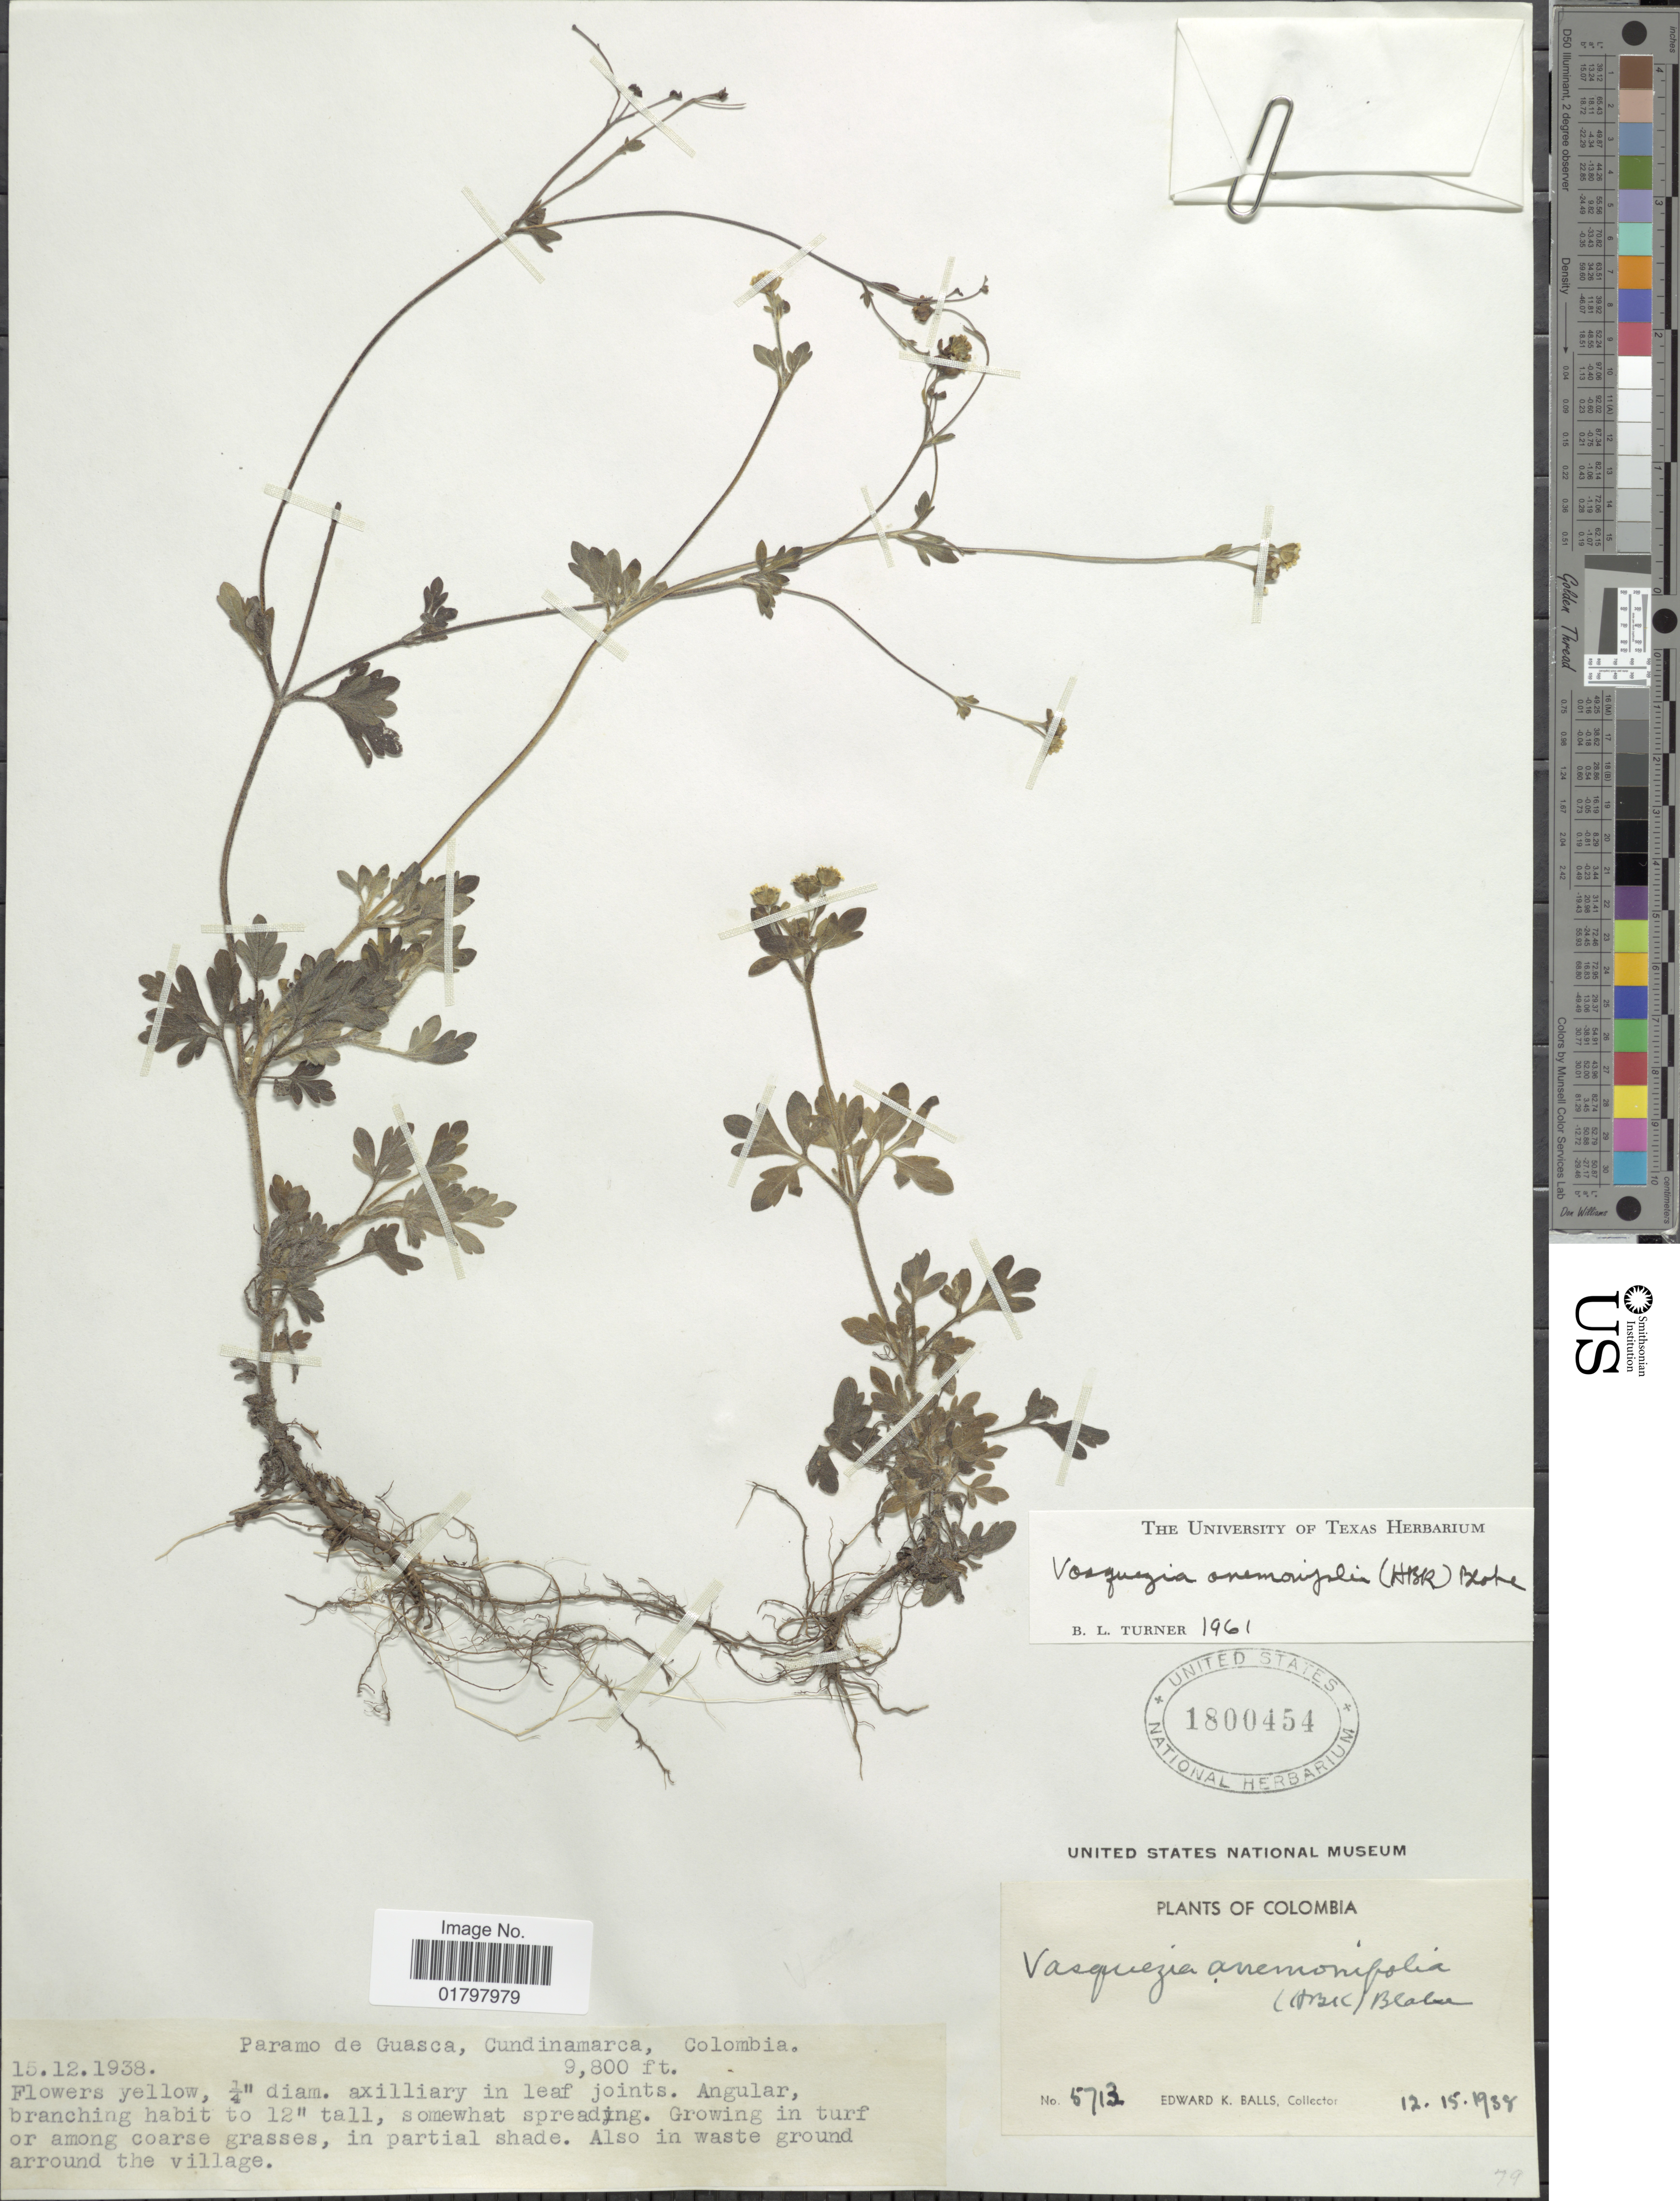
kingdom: Plantae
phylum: Tracheophyta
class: Magnoliopsida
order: Asterales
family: Asteraceae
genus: Vasquesia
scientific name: Vasquesia anemonifolia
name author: (Kunth) Less.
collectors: E. K. Balls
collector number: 5713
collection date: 1938-12-15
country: Colombia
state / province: Cundinamarca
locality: Paramo de Guasca, Cundinamarca, Colombia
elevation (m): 2987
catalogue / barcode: US 1800454